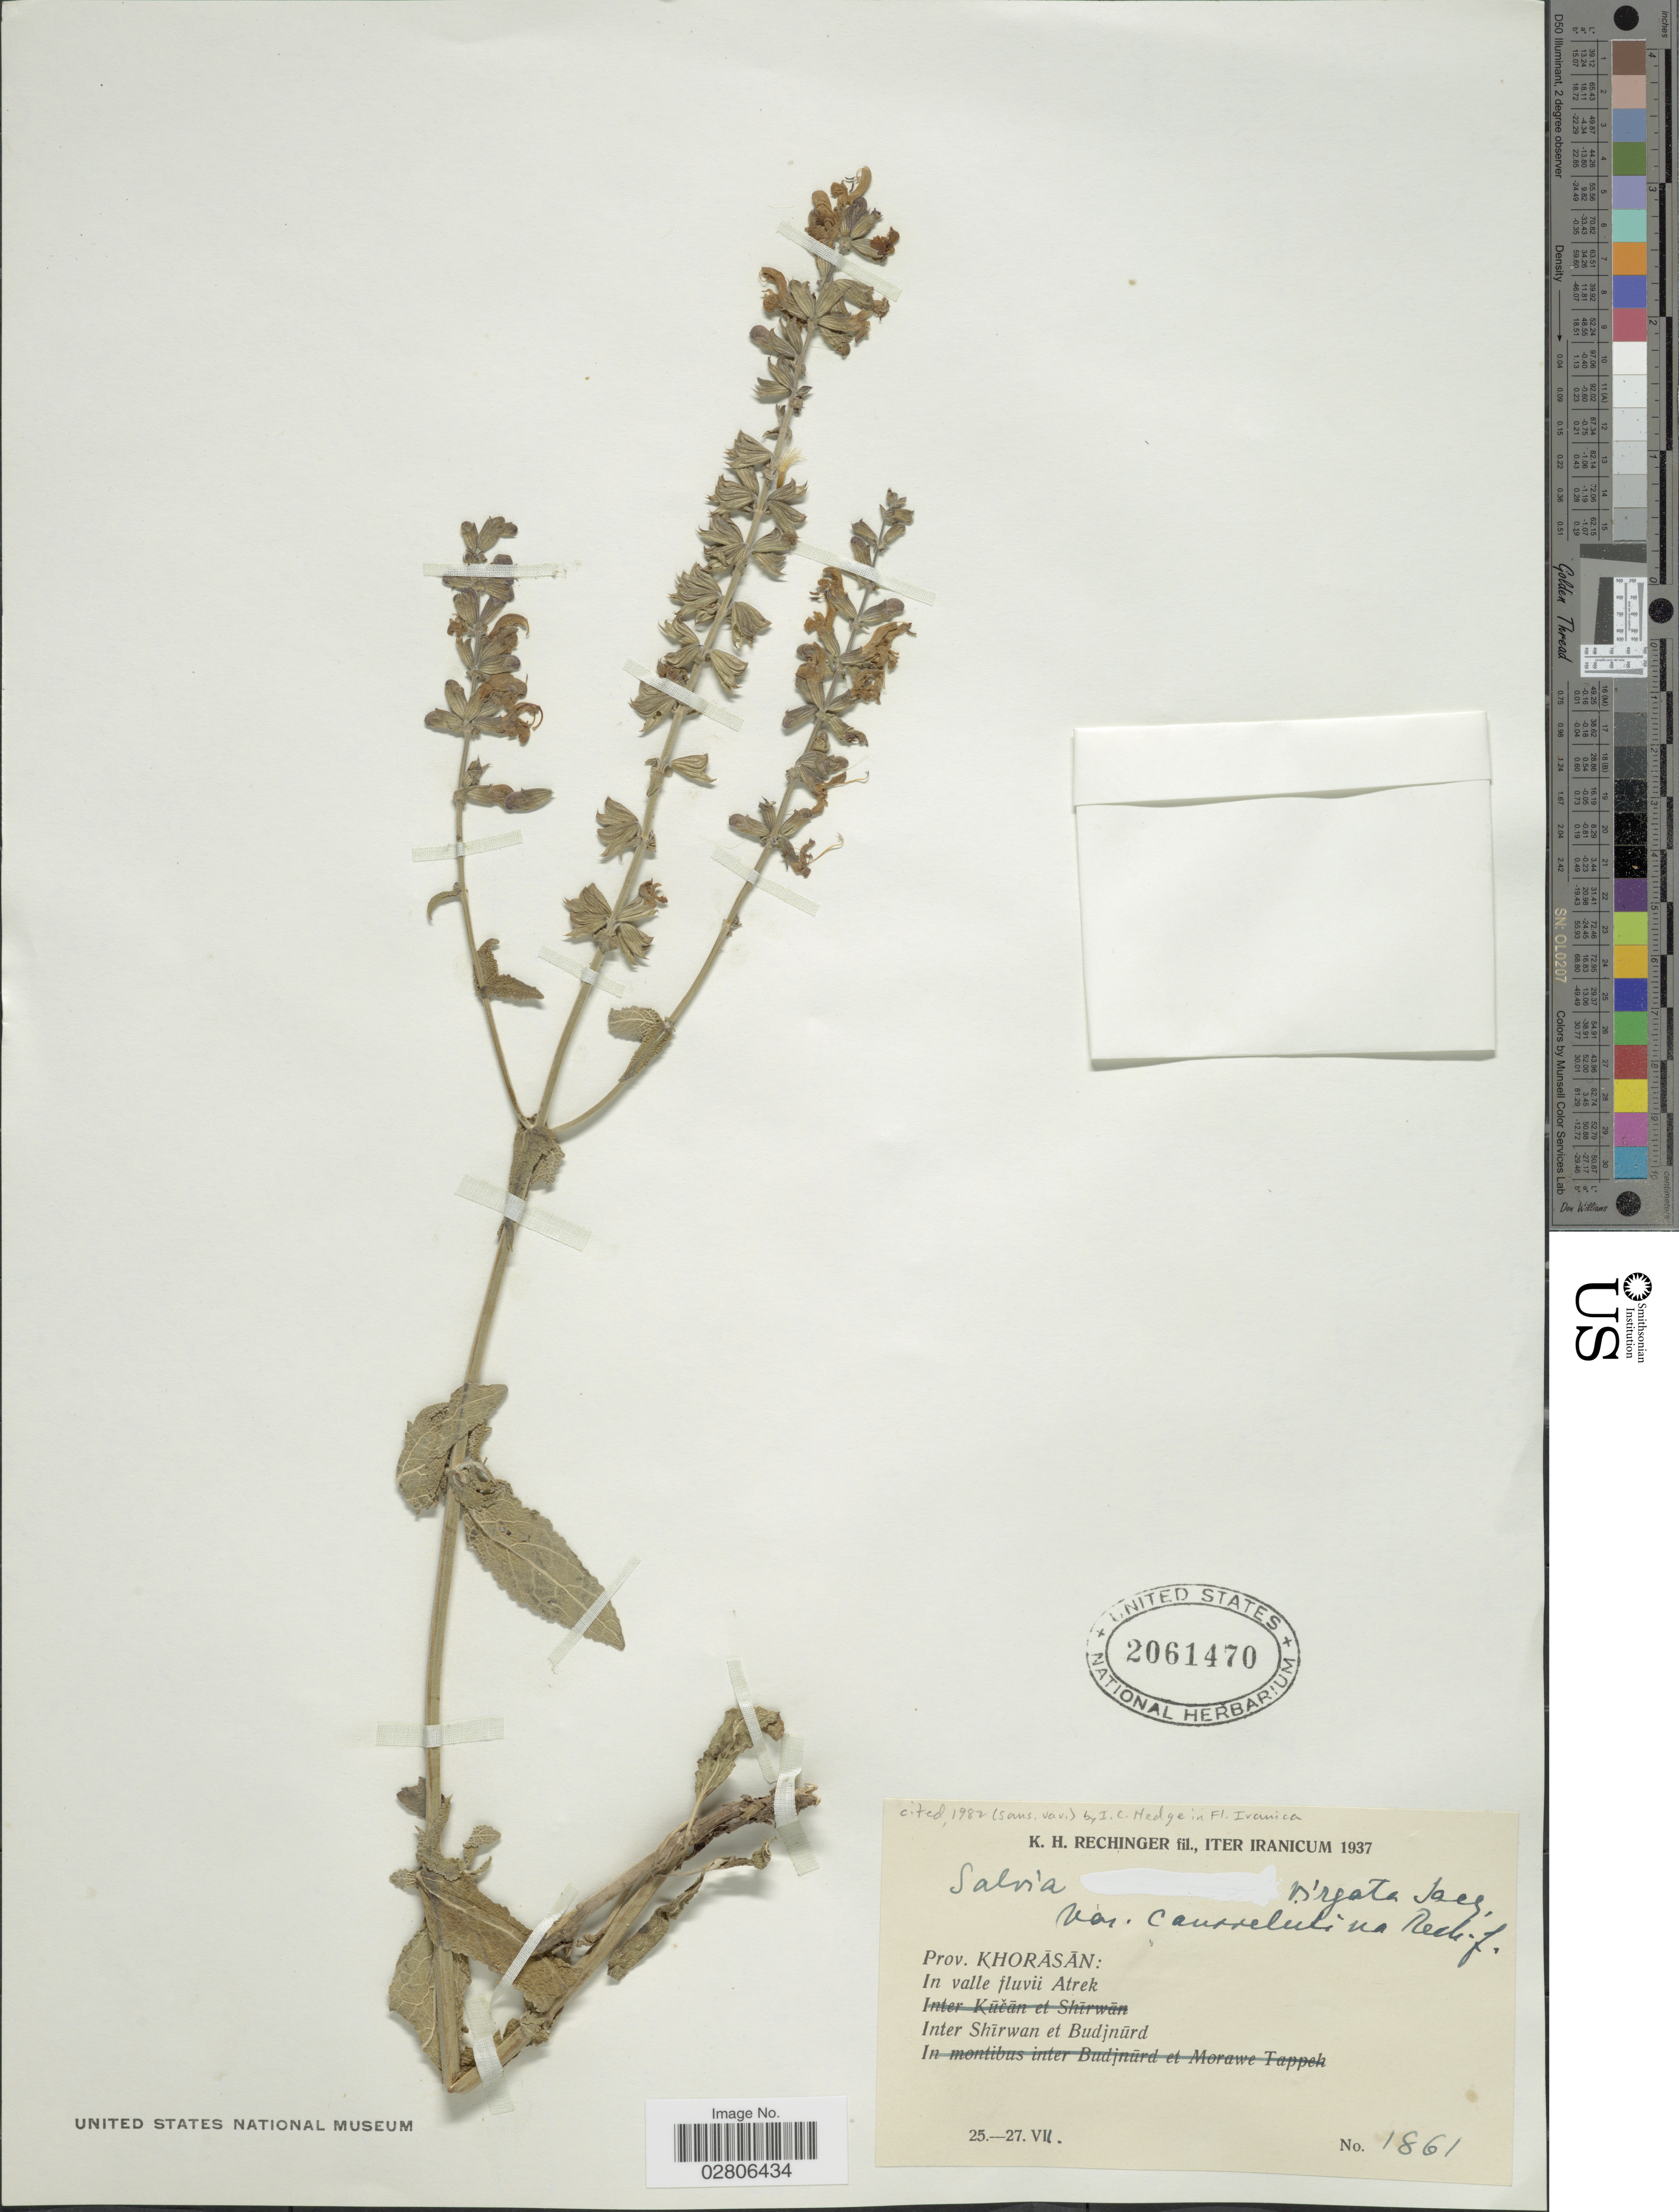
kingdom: Plantae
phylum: Tracheophyta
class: Magnoliopsida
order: Lamiales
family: Lamiaceae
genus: Salvia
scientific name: Salvia virgata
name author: Jacq.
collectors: K. H. Rechinger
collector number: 1861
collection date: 1937-07-25/1937-07-27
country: Iran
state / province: Khorasan [obsolete]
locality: Iter Iranicum. Prov. Khorasan: In valle fluvii Atrek. Inter Shirwan et Budjnürd.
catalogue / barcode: US 2061470